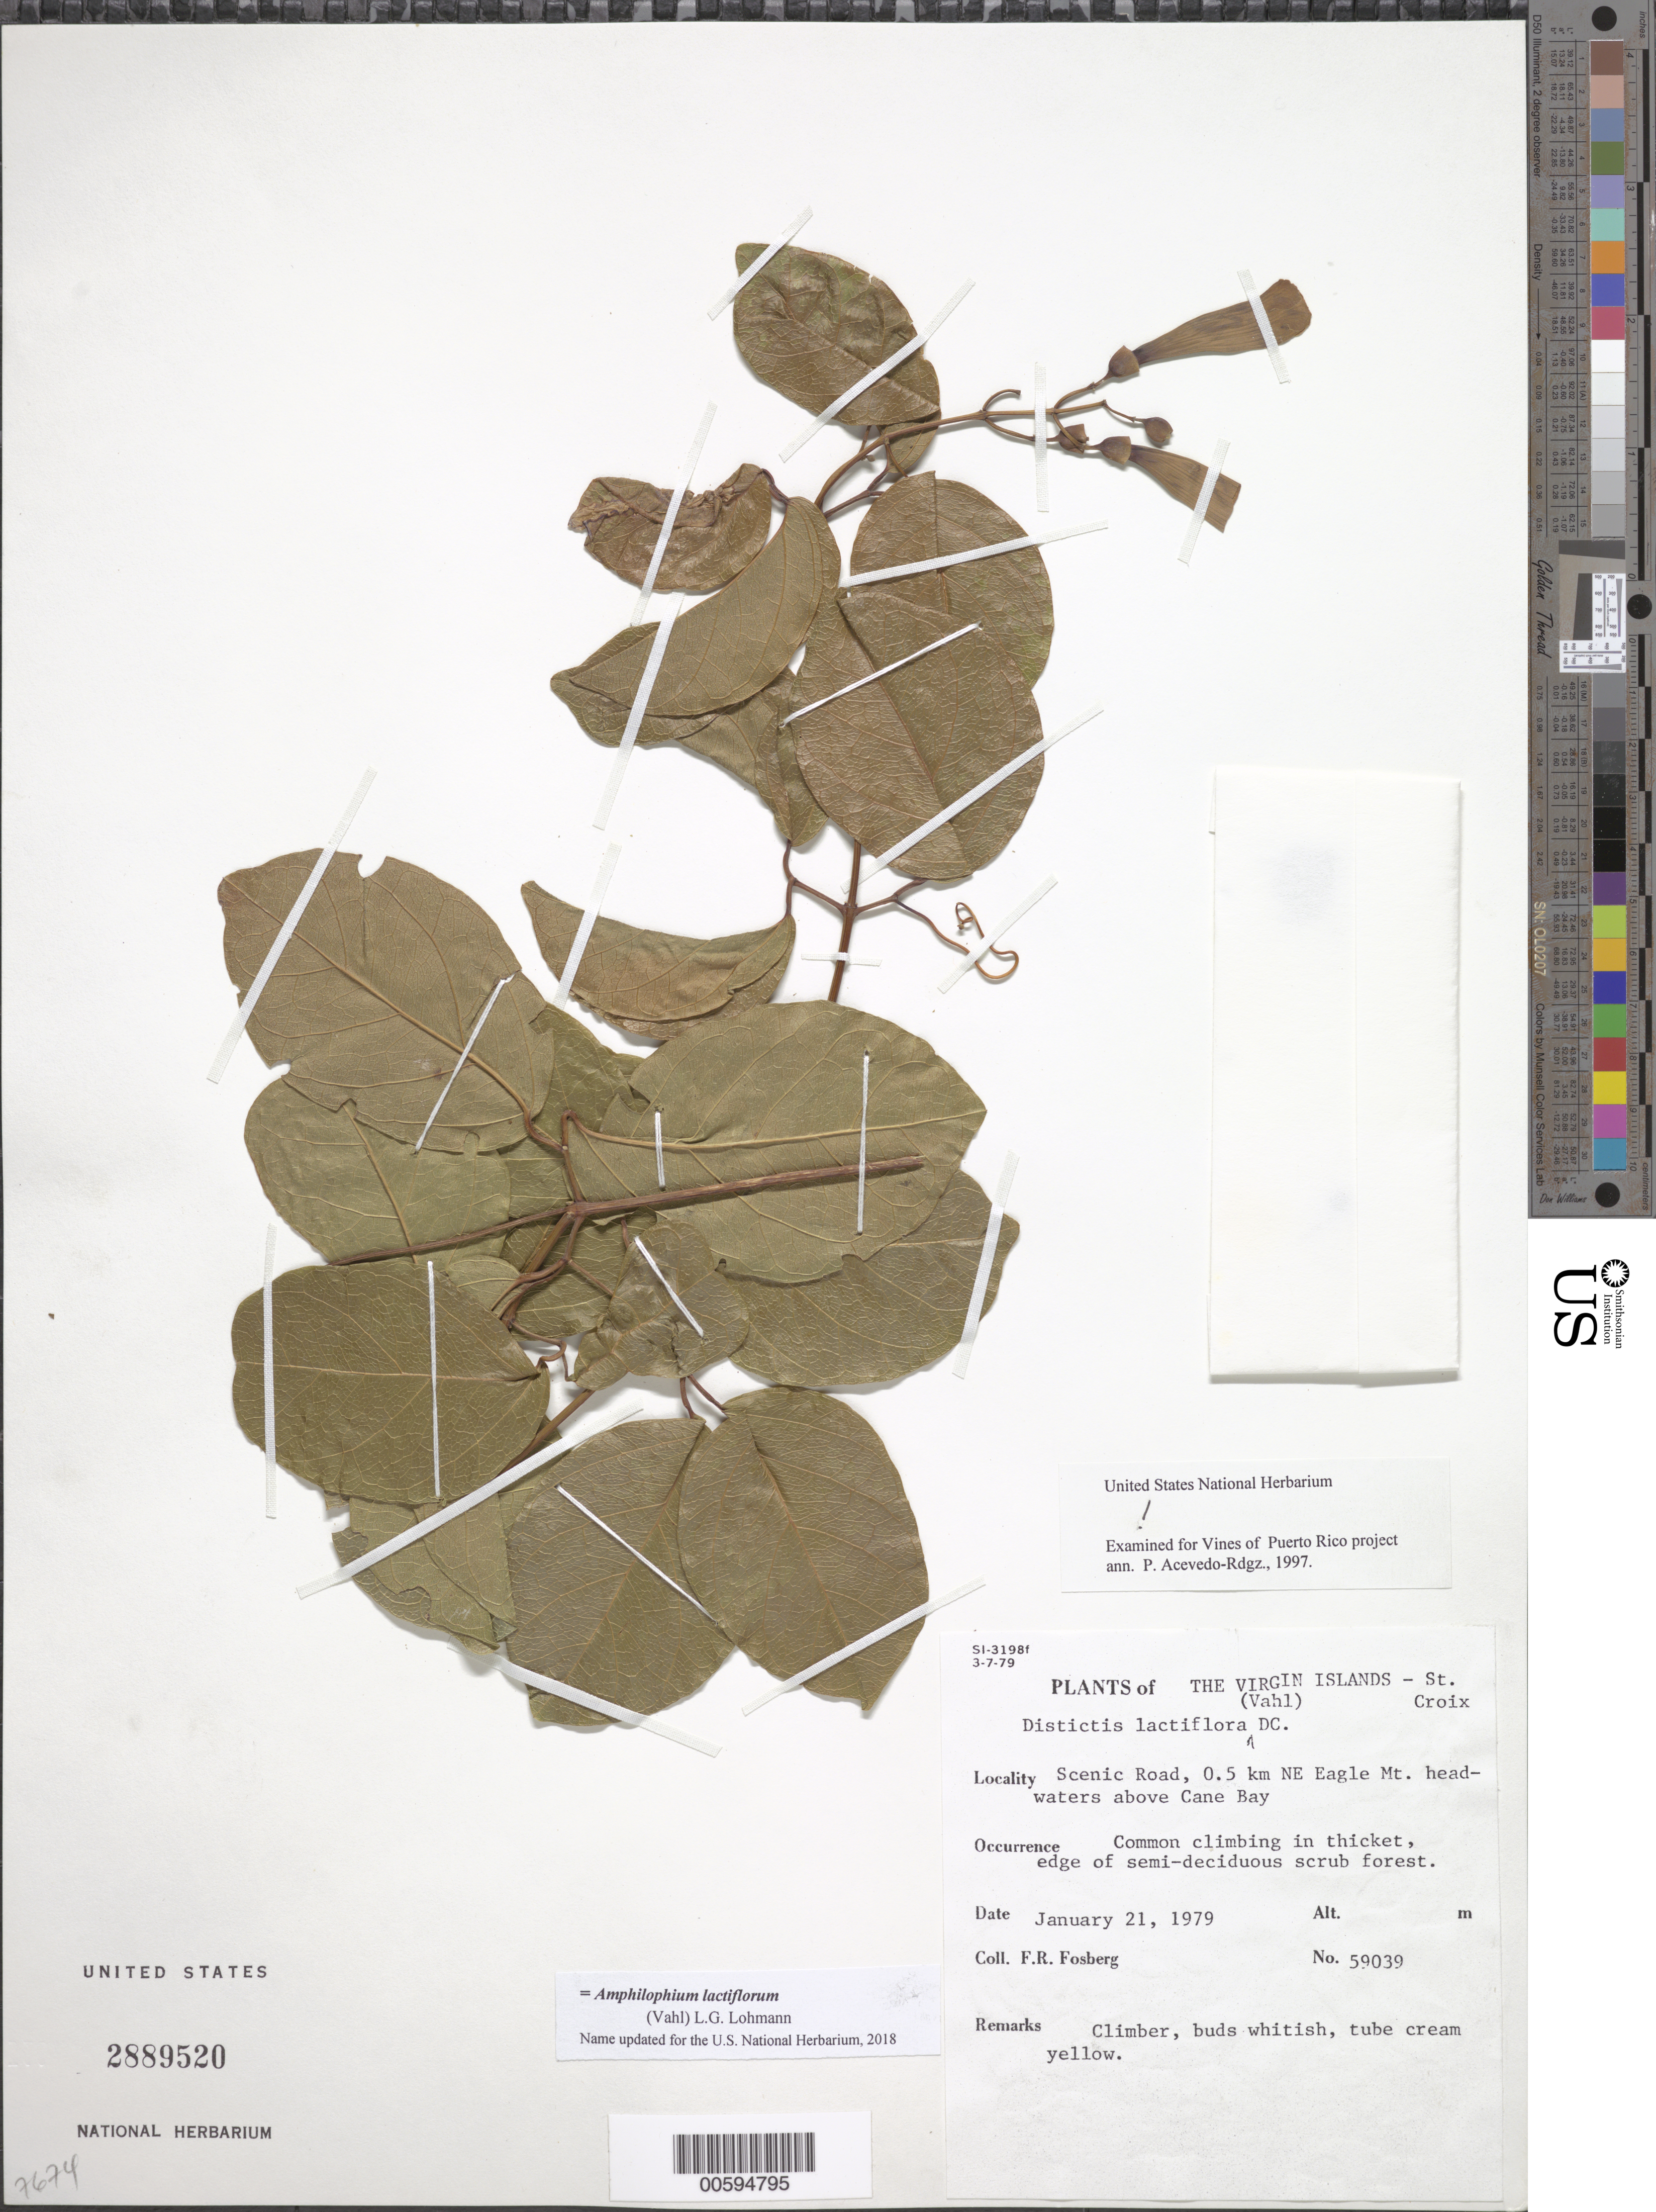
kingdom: Plantae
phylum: Tracheophyta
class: Magnoliopsida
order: Lamiales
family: Bignoniaceae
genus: Amphilophium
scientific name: Amphilophium lactiflorum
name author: (Vahl) L.G. Lohmann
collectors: F. R. Fosberg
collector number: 59039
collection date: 1979-01-21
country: U.S. Virgin Islands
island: St. Croix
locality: Scenic Road, 0.5 km NE Eagle Mt. headwaters above Cane Bay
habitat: Common climbing in thicket, edge of semi-deciduous scrub forest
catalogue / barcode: US 2889520